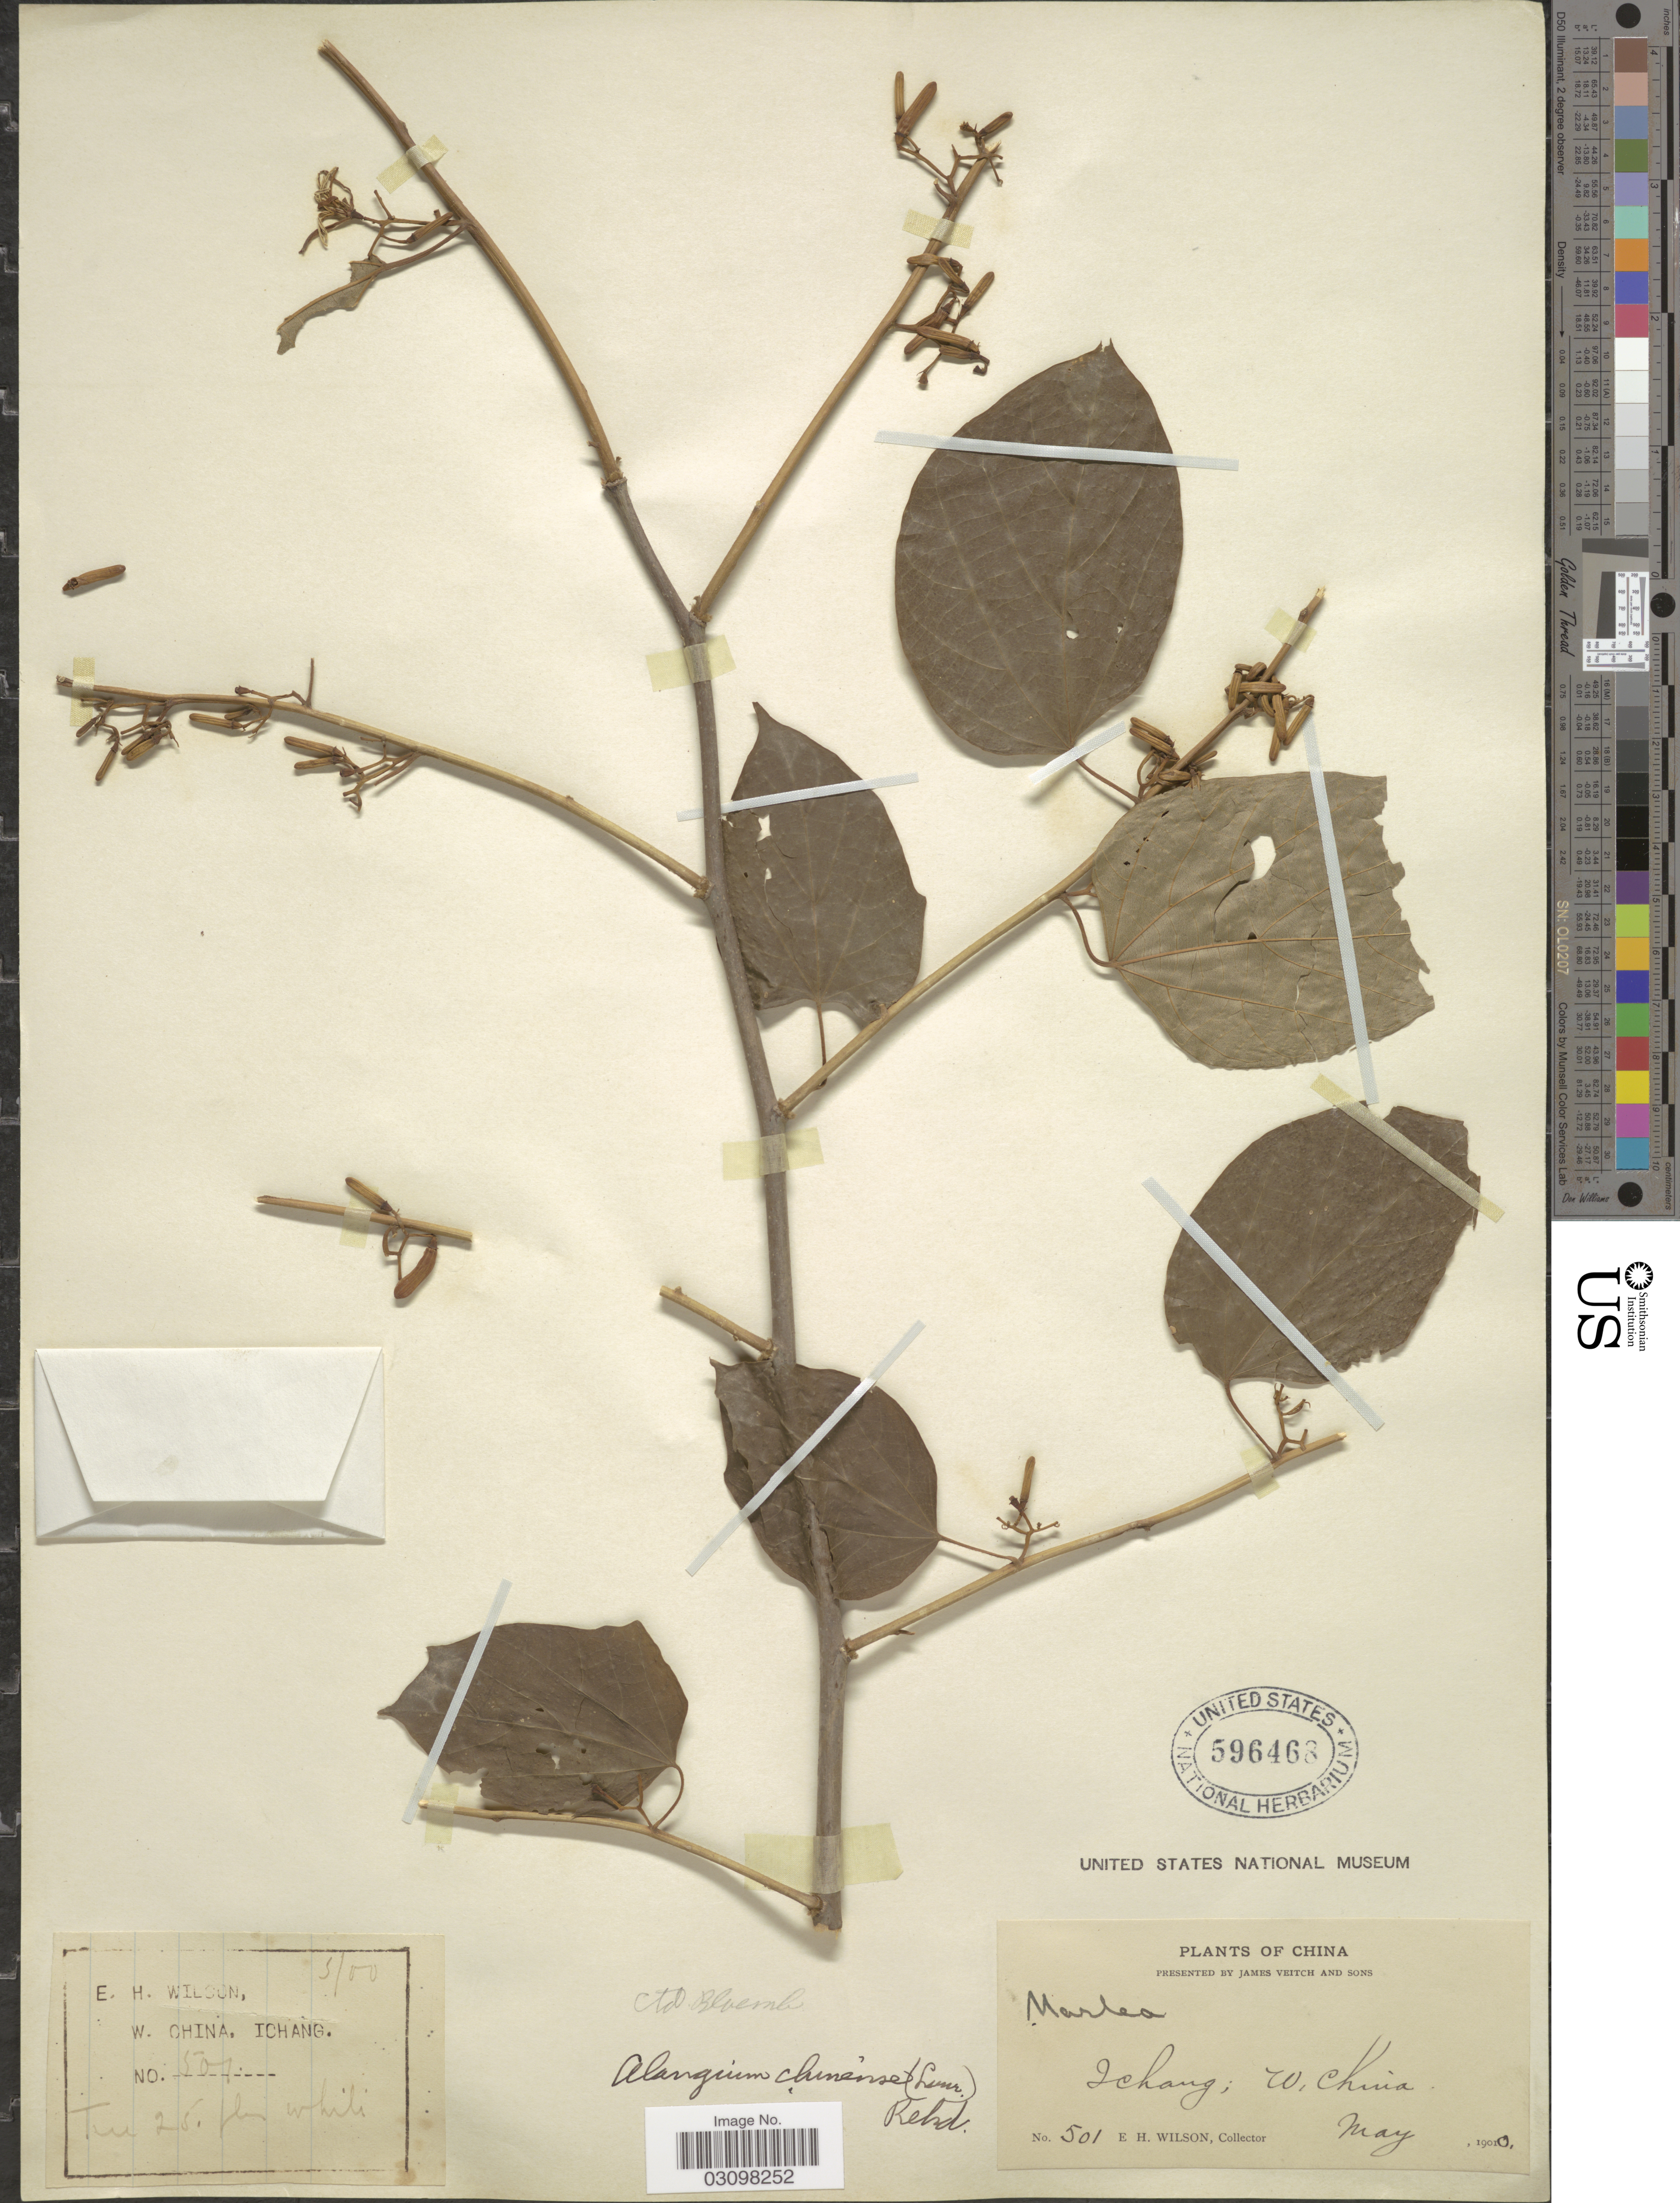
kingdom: Plantae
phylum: Tracheophyta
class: Magnoliopsida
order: Cornales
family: Cornaceae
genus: Alangium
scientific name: Alangium chinense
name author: (Harms) Rehder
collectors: E. Wilson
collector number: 501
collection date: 1910-05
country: China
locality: W. China, Ichang.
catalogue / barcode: US 596468